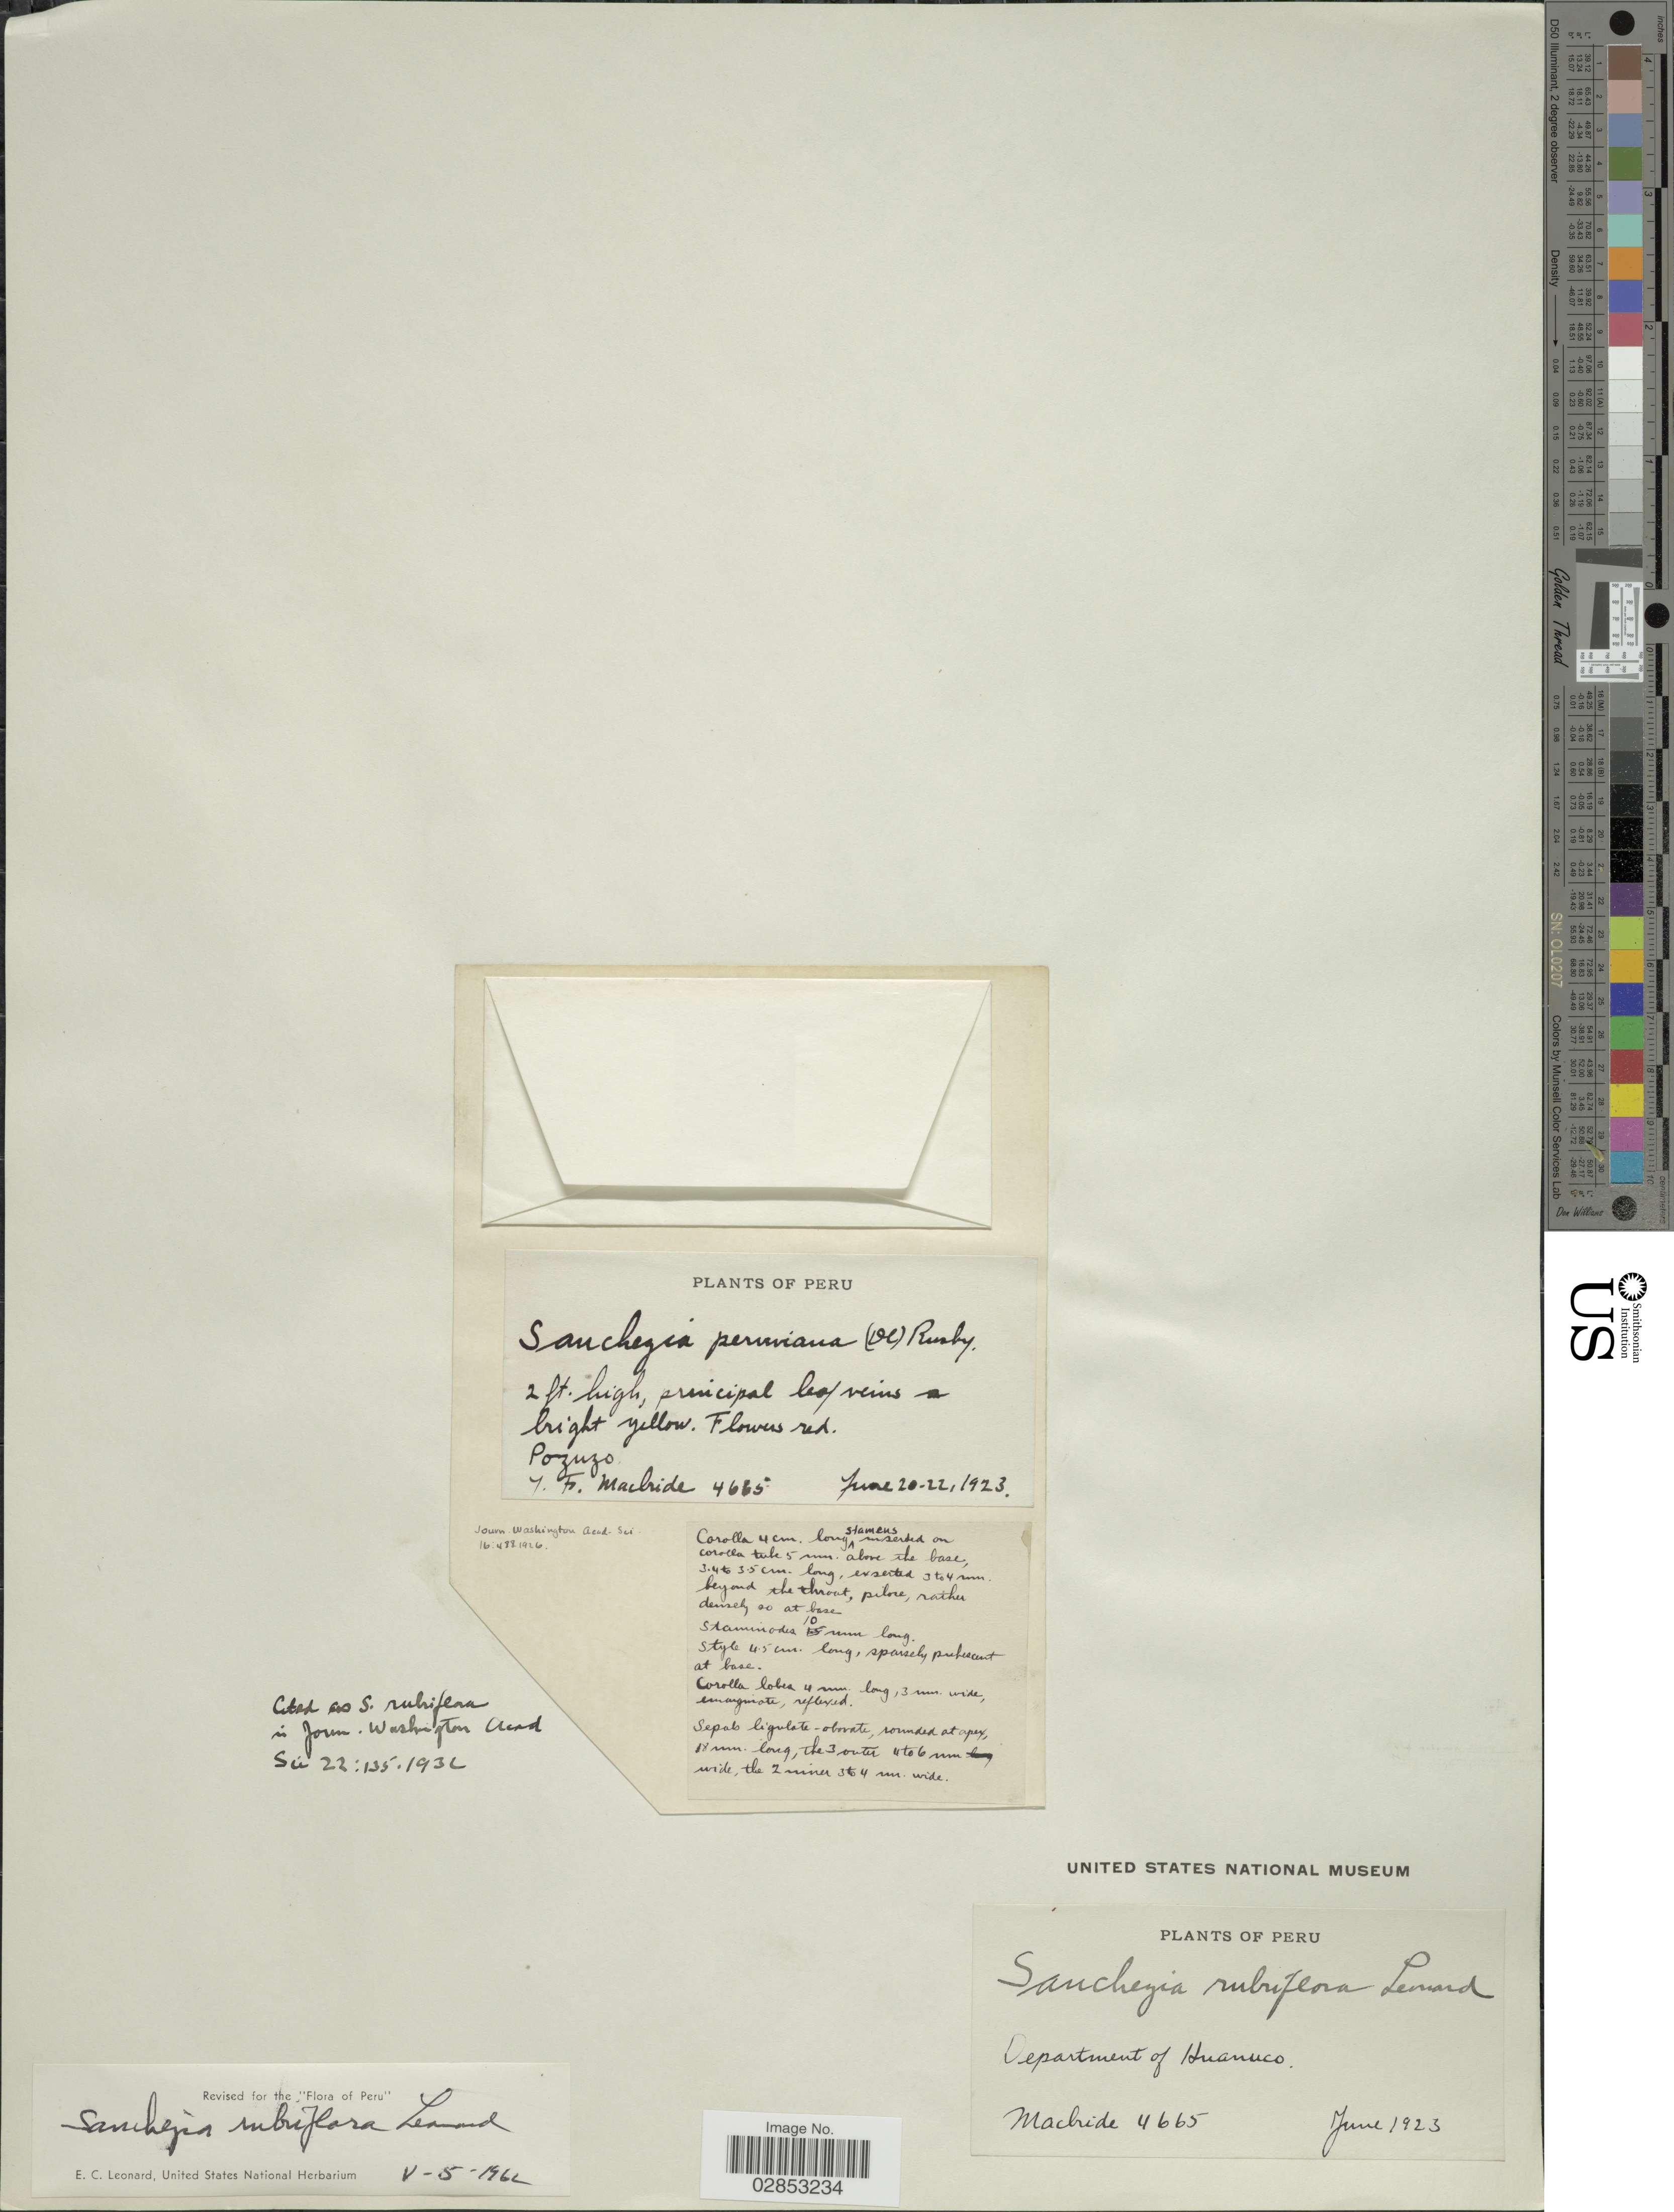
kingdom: Plantae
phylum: Tracheophyta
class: Magnoliopsida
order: Lamiales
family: Acanthaceae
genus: Sanchezia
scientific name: Sanchezia rubriflora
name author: Leonard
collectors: J. F. Macbride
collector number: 4665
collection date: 1923-06-20/1923-06-22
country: Peru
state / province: Huánuco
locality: Department of Huanuco. Pozuzo.